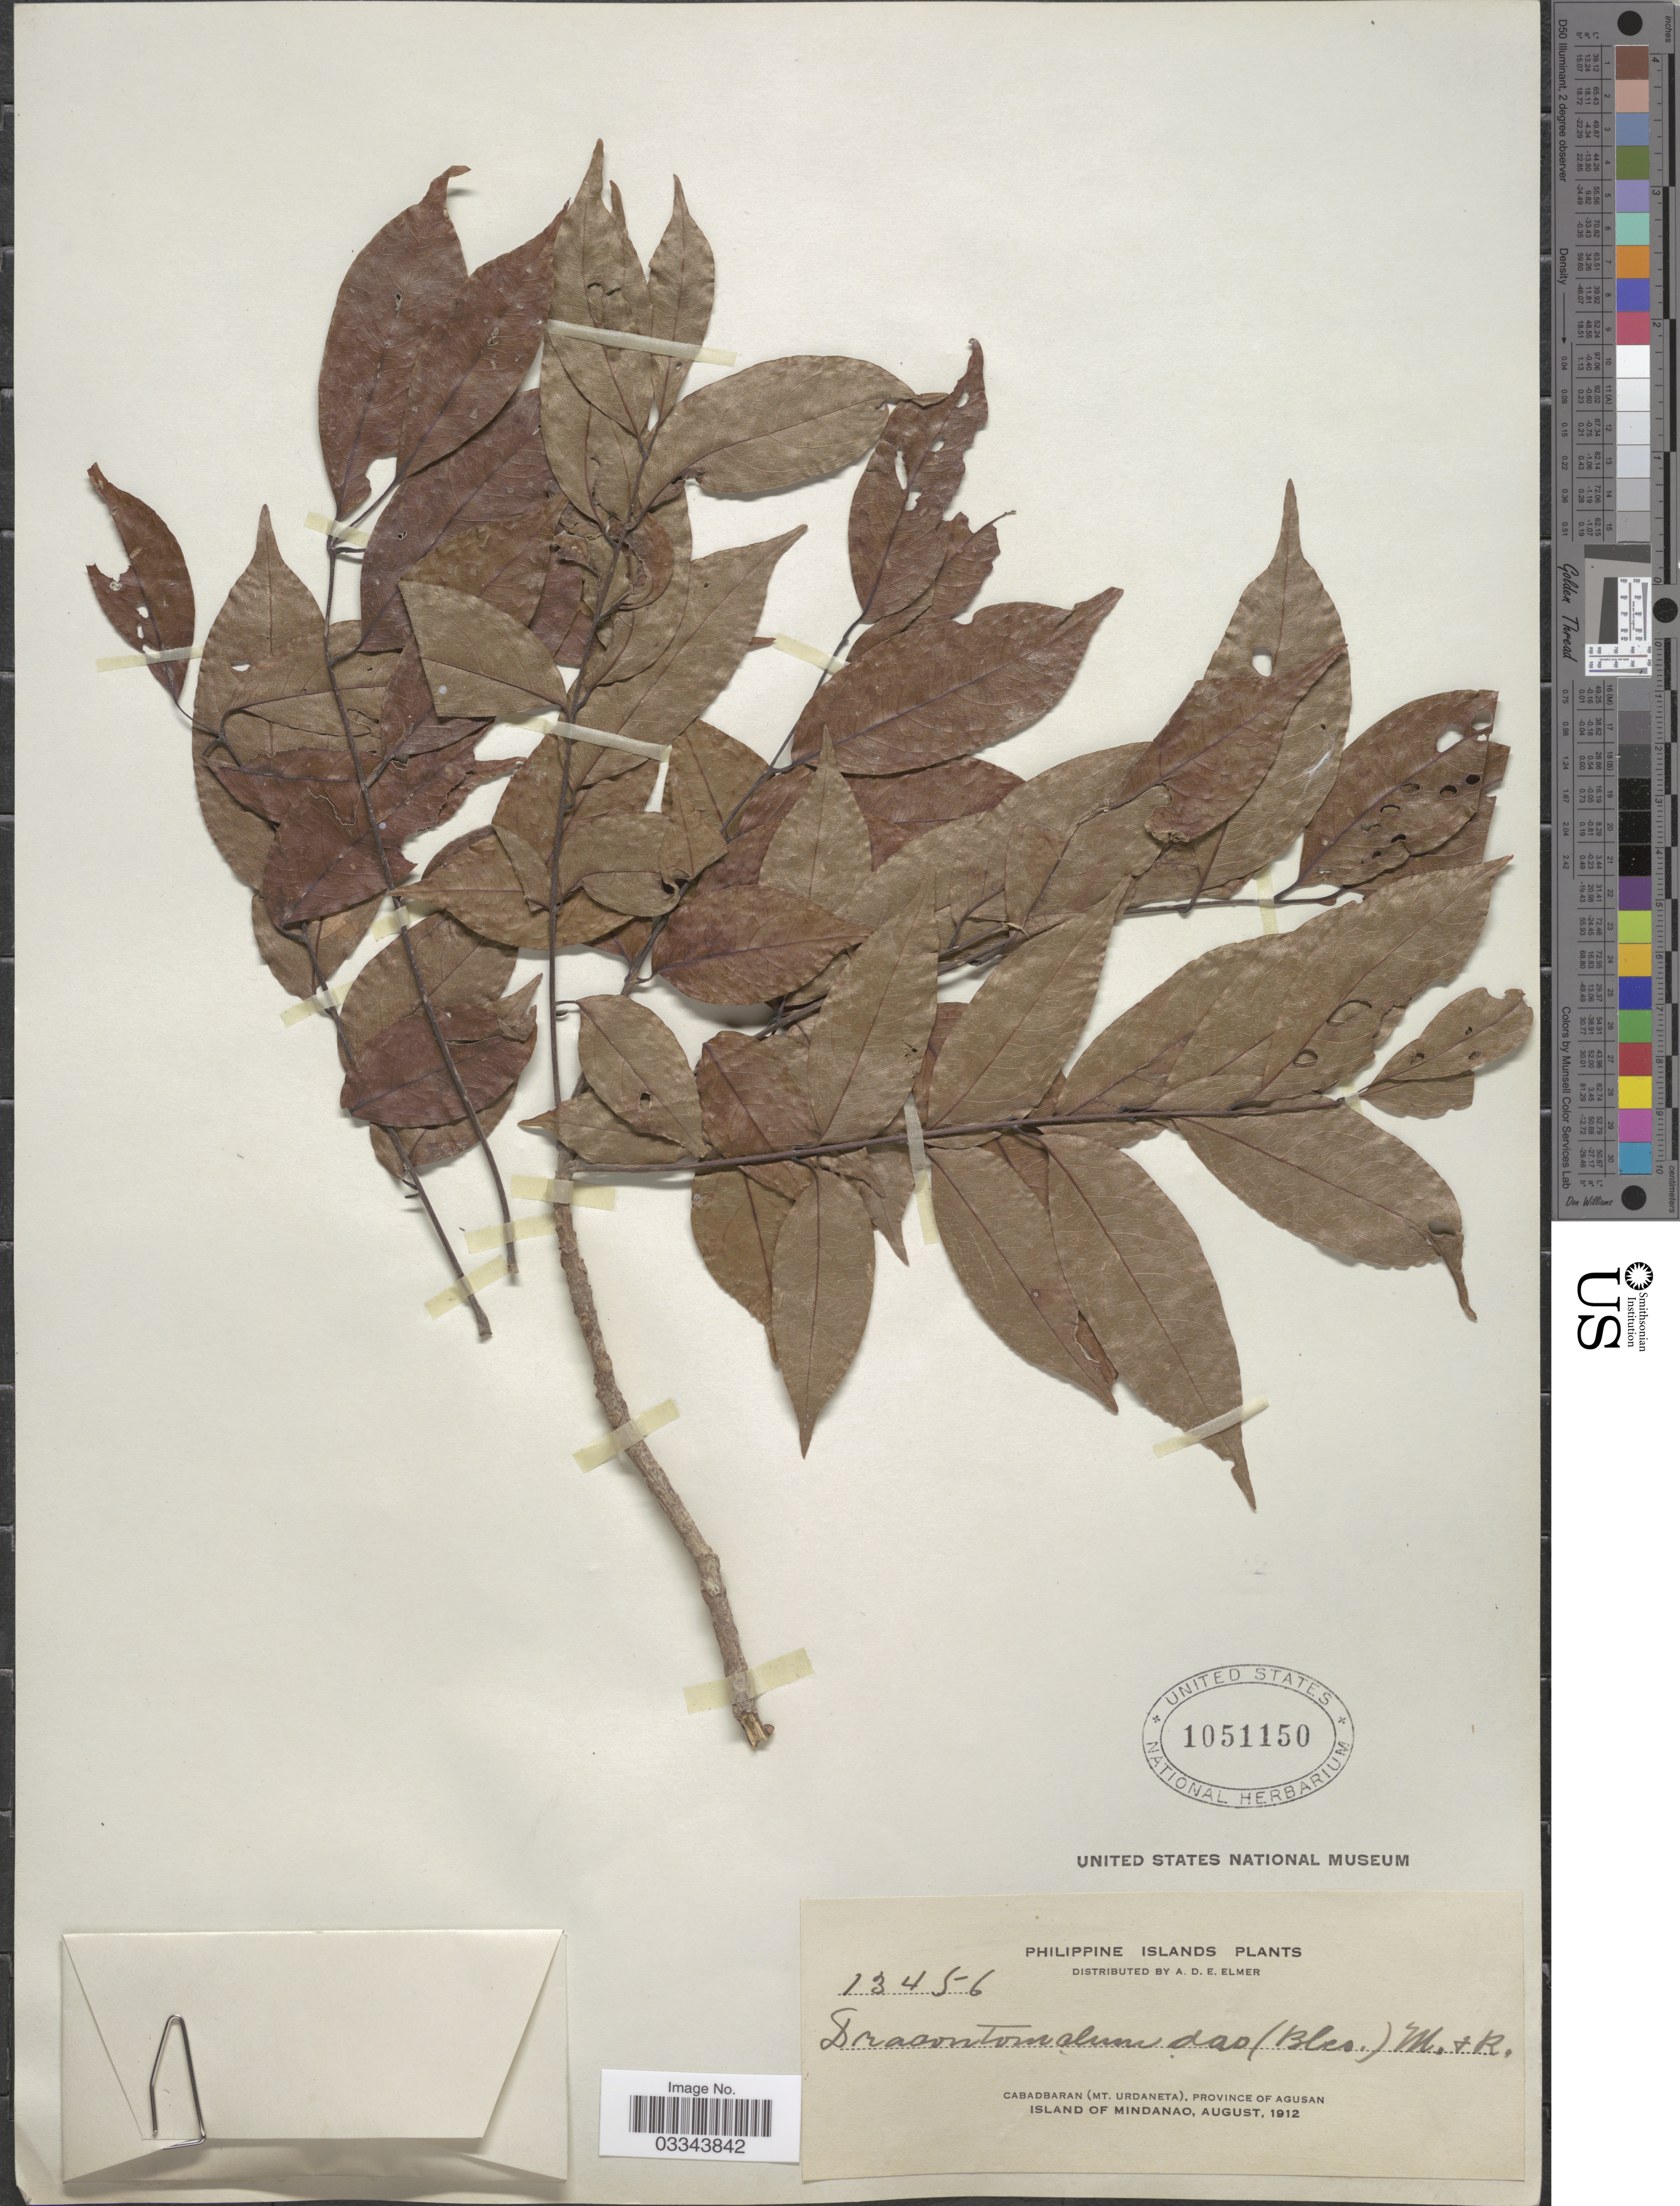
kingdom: Plantae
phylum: Tracheophyta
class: Magnoliopsida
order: Sapindales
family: Anacardiaceae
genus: Dracontomelon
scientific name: Dracontomelon dao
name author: (Blanco) Merr. & Rolfe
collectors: A. D. E. Elmer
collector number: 13456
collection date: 1912-08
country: Philippines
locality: Cabadbaran (Mt. Urdaneta), Province Agusan, Island of Mindanao.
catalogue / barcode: US 1051150